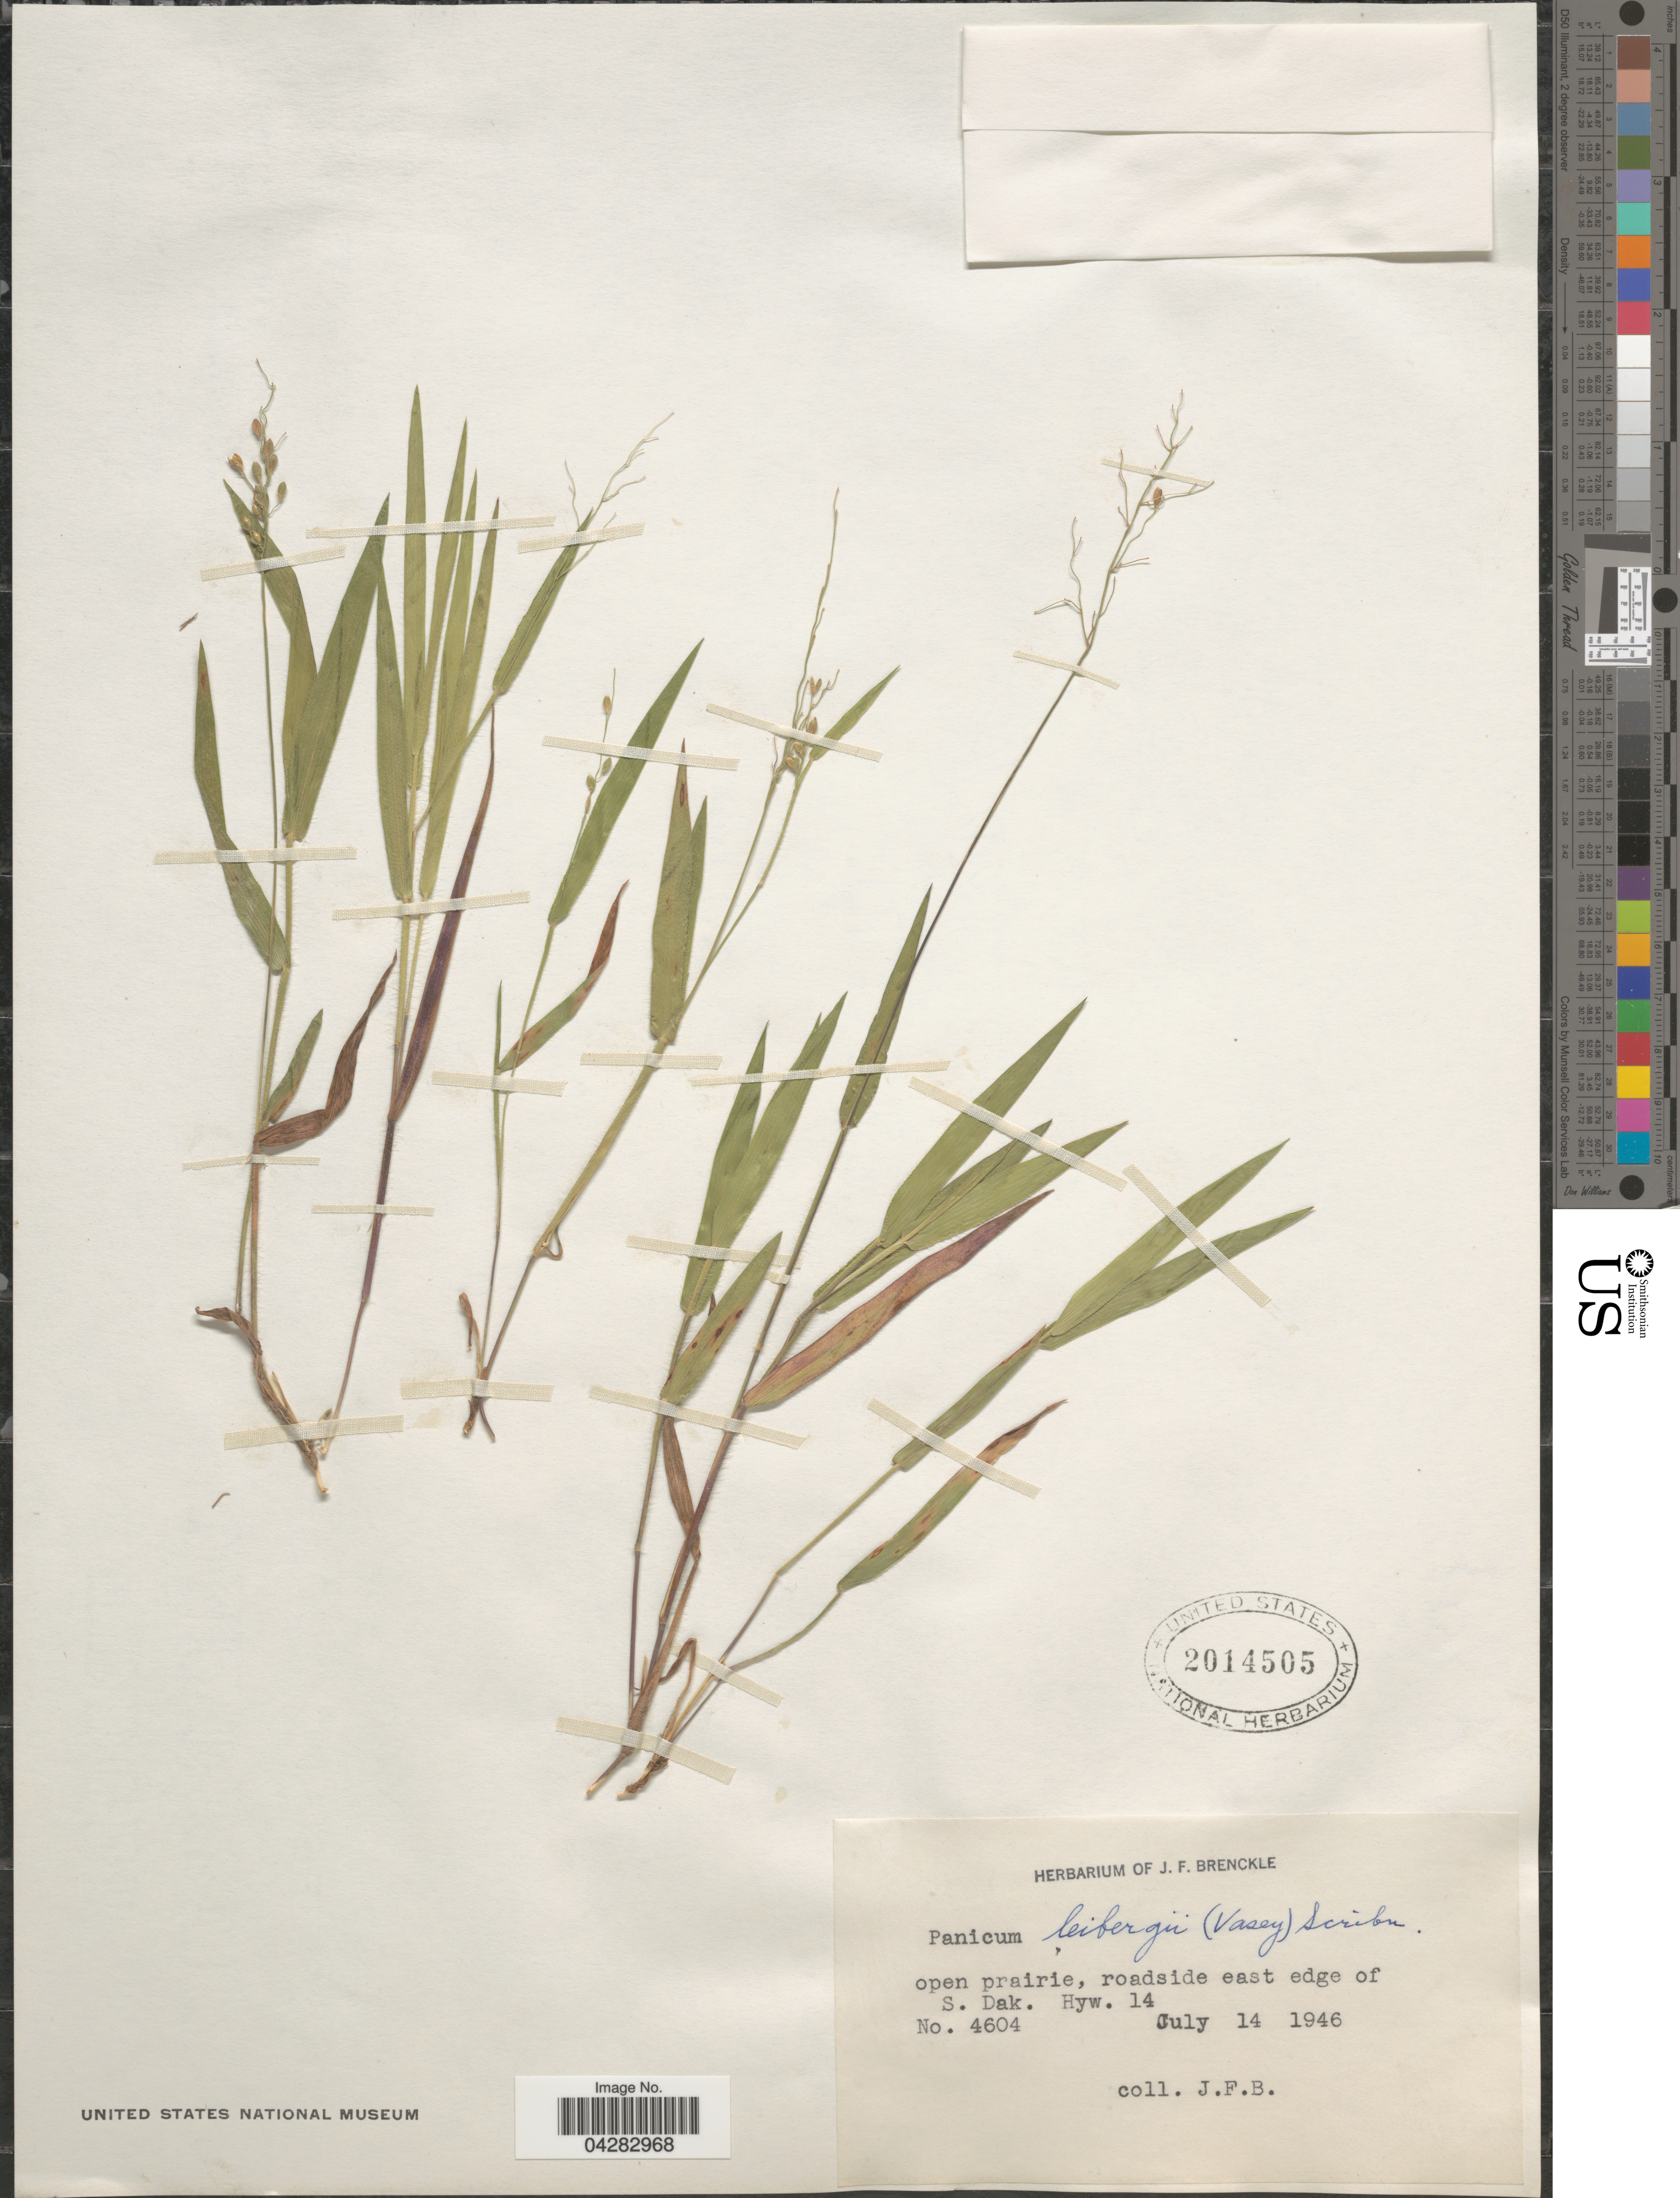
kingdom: Plantae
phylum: Tracheophyta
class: Liliopsida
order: Poales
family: Poaceae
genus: Dichanthelium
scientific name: Dichanthelium leibergii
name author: (Vasey) Gould & C.A. Clark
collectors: J. Brenckle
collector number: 4604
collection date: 1946-07-14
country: United States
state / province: South Dakota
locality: Open prairie, roadside east edge of S. Dak. Hyw. 14.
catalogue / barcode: US 2014505